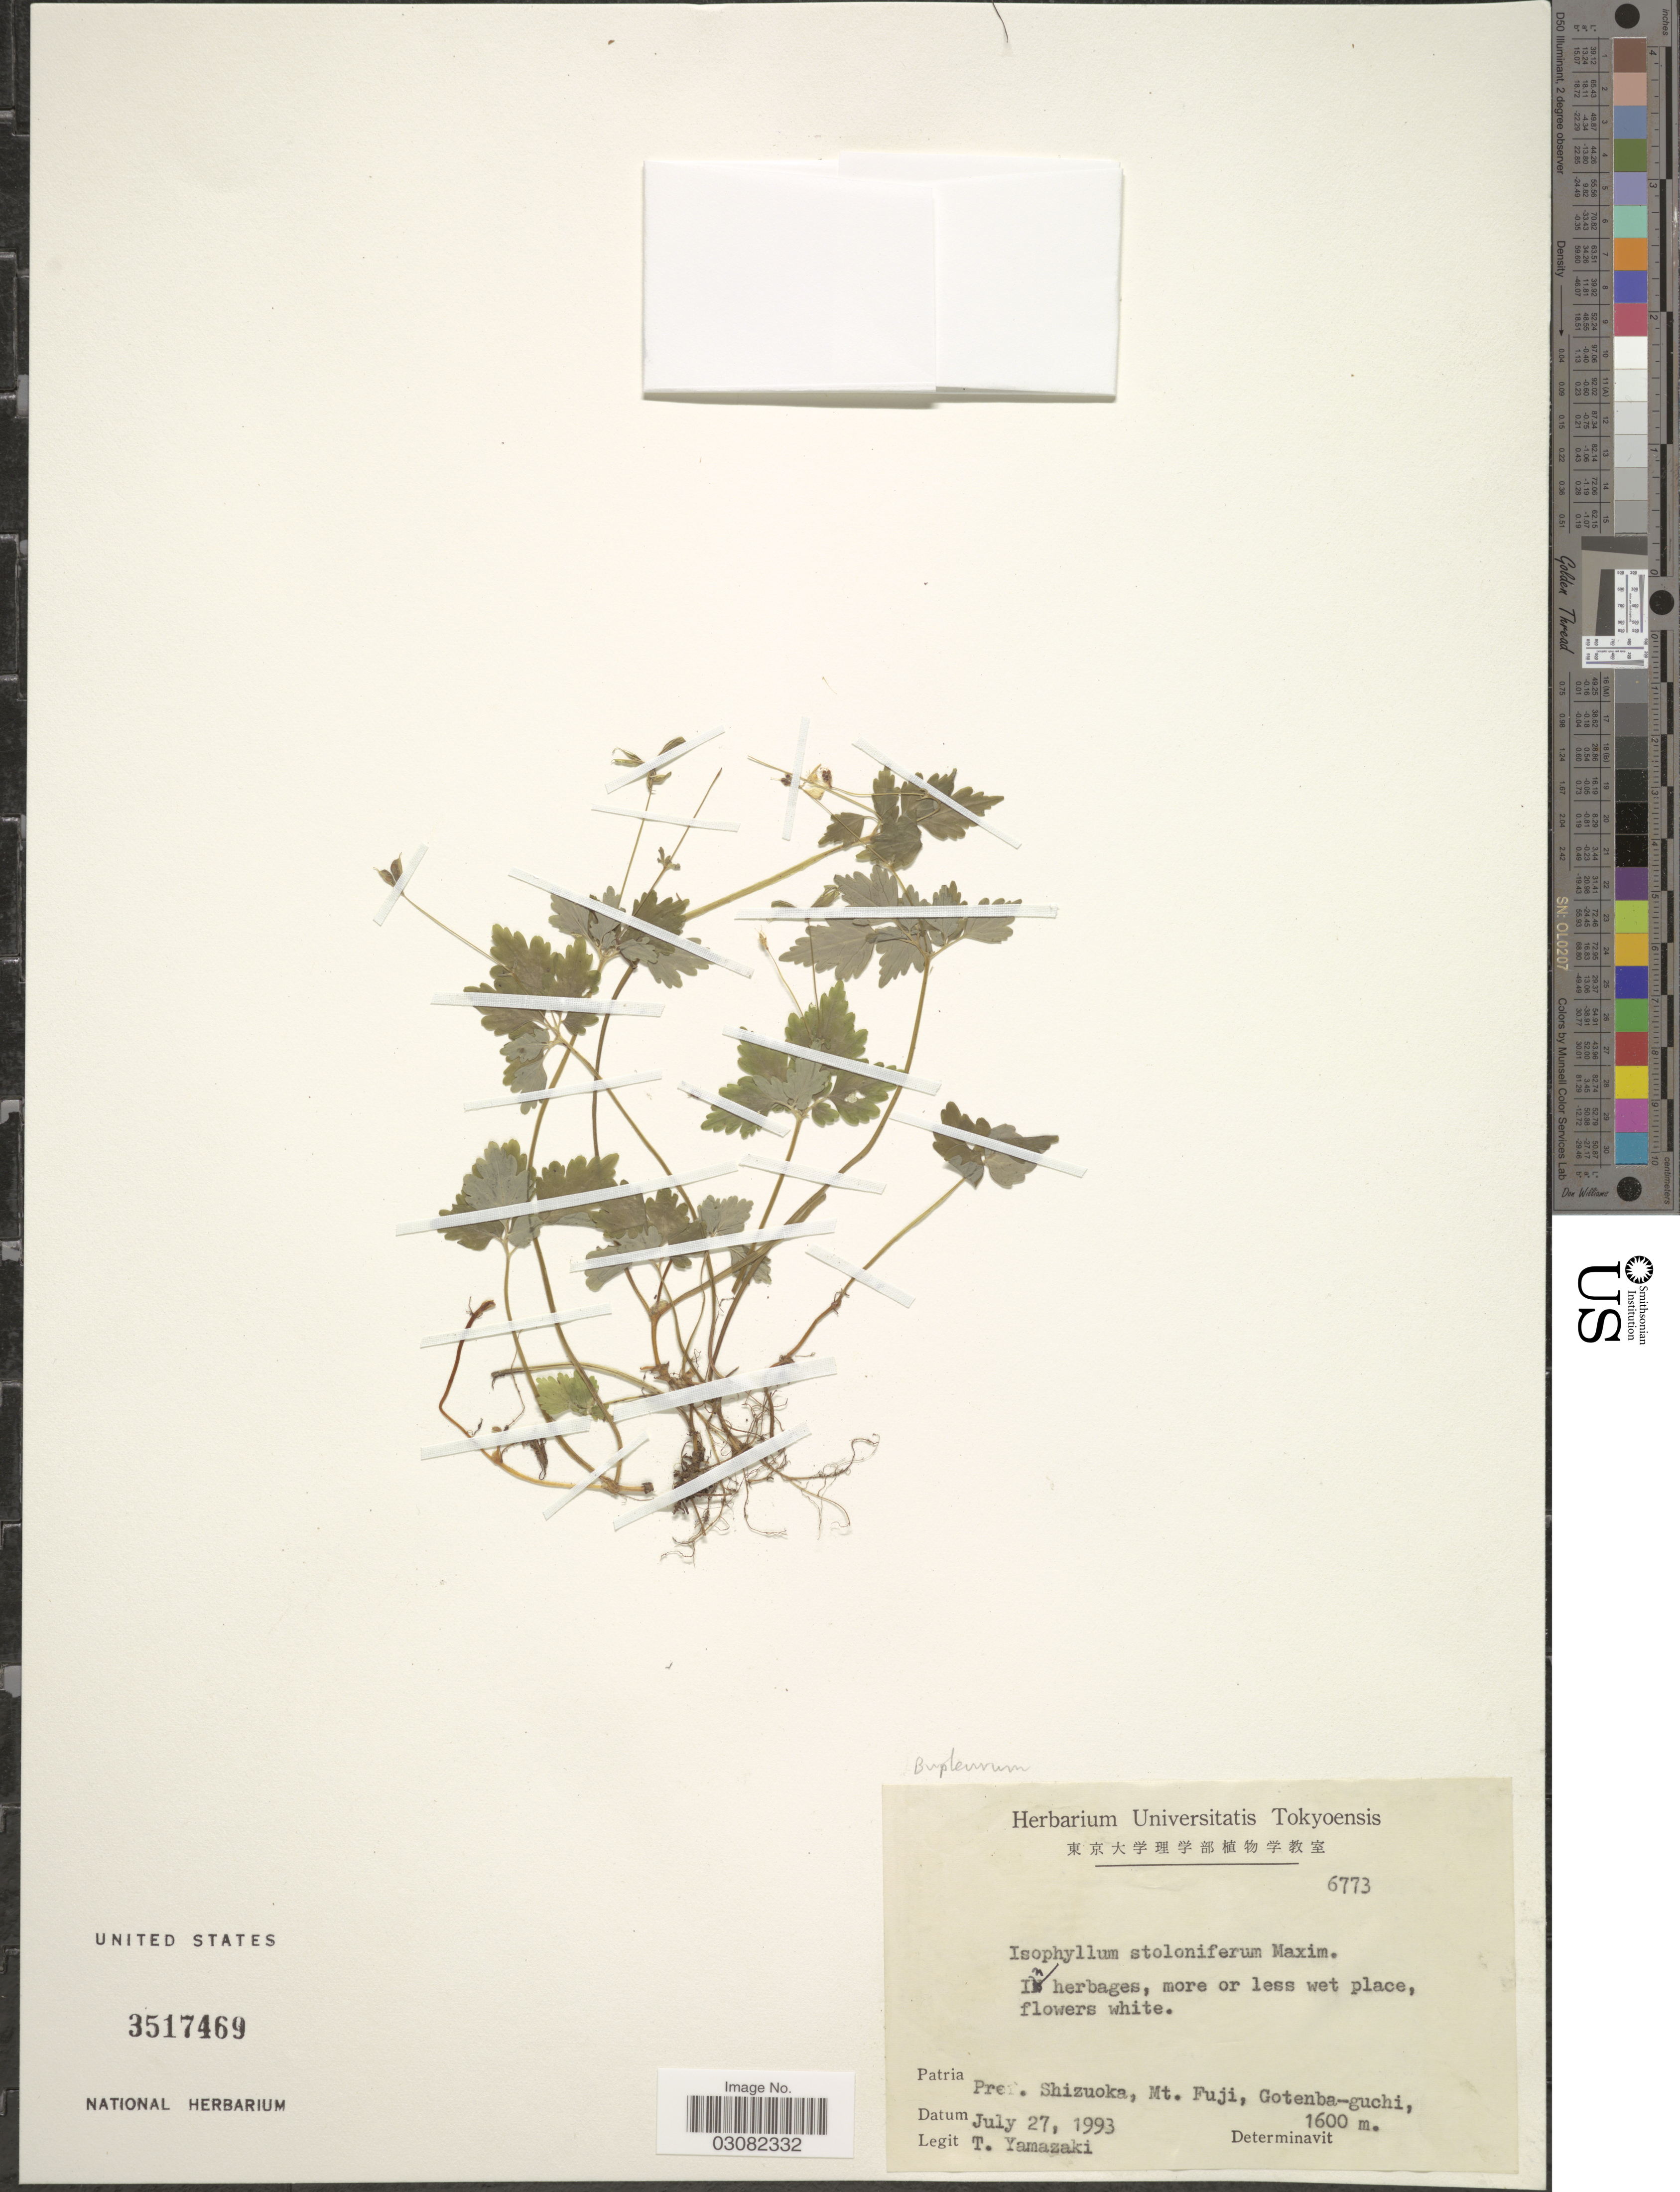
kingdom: Plantae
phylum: Tracheophyta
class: Magnoliopsida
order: Ranunculales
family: Ranunculaceae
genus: Dichocarpum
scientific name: Dichocarpum stoloniferum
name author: (Maxim.) W.T. Wang & P.K. Hsiao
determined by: Strong, Mark T., (BOT), Smithsonian Institution - National Museum of Natural History (UNITED STATES)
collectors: T. Yamazaki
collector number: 6773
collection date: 1993-07-27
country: Japan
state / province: Sizuoka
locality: Pref. Shizuoka, Mt. Fuji, Gotenba-guchi.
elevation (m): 1600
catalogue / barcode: US 3517469